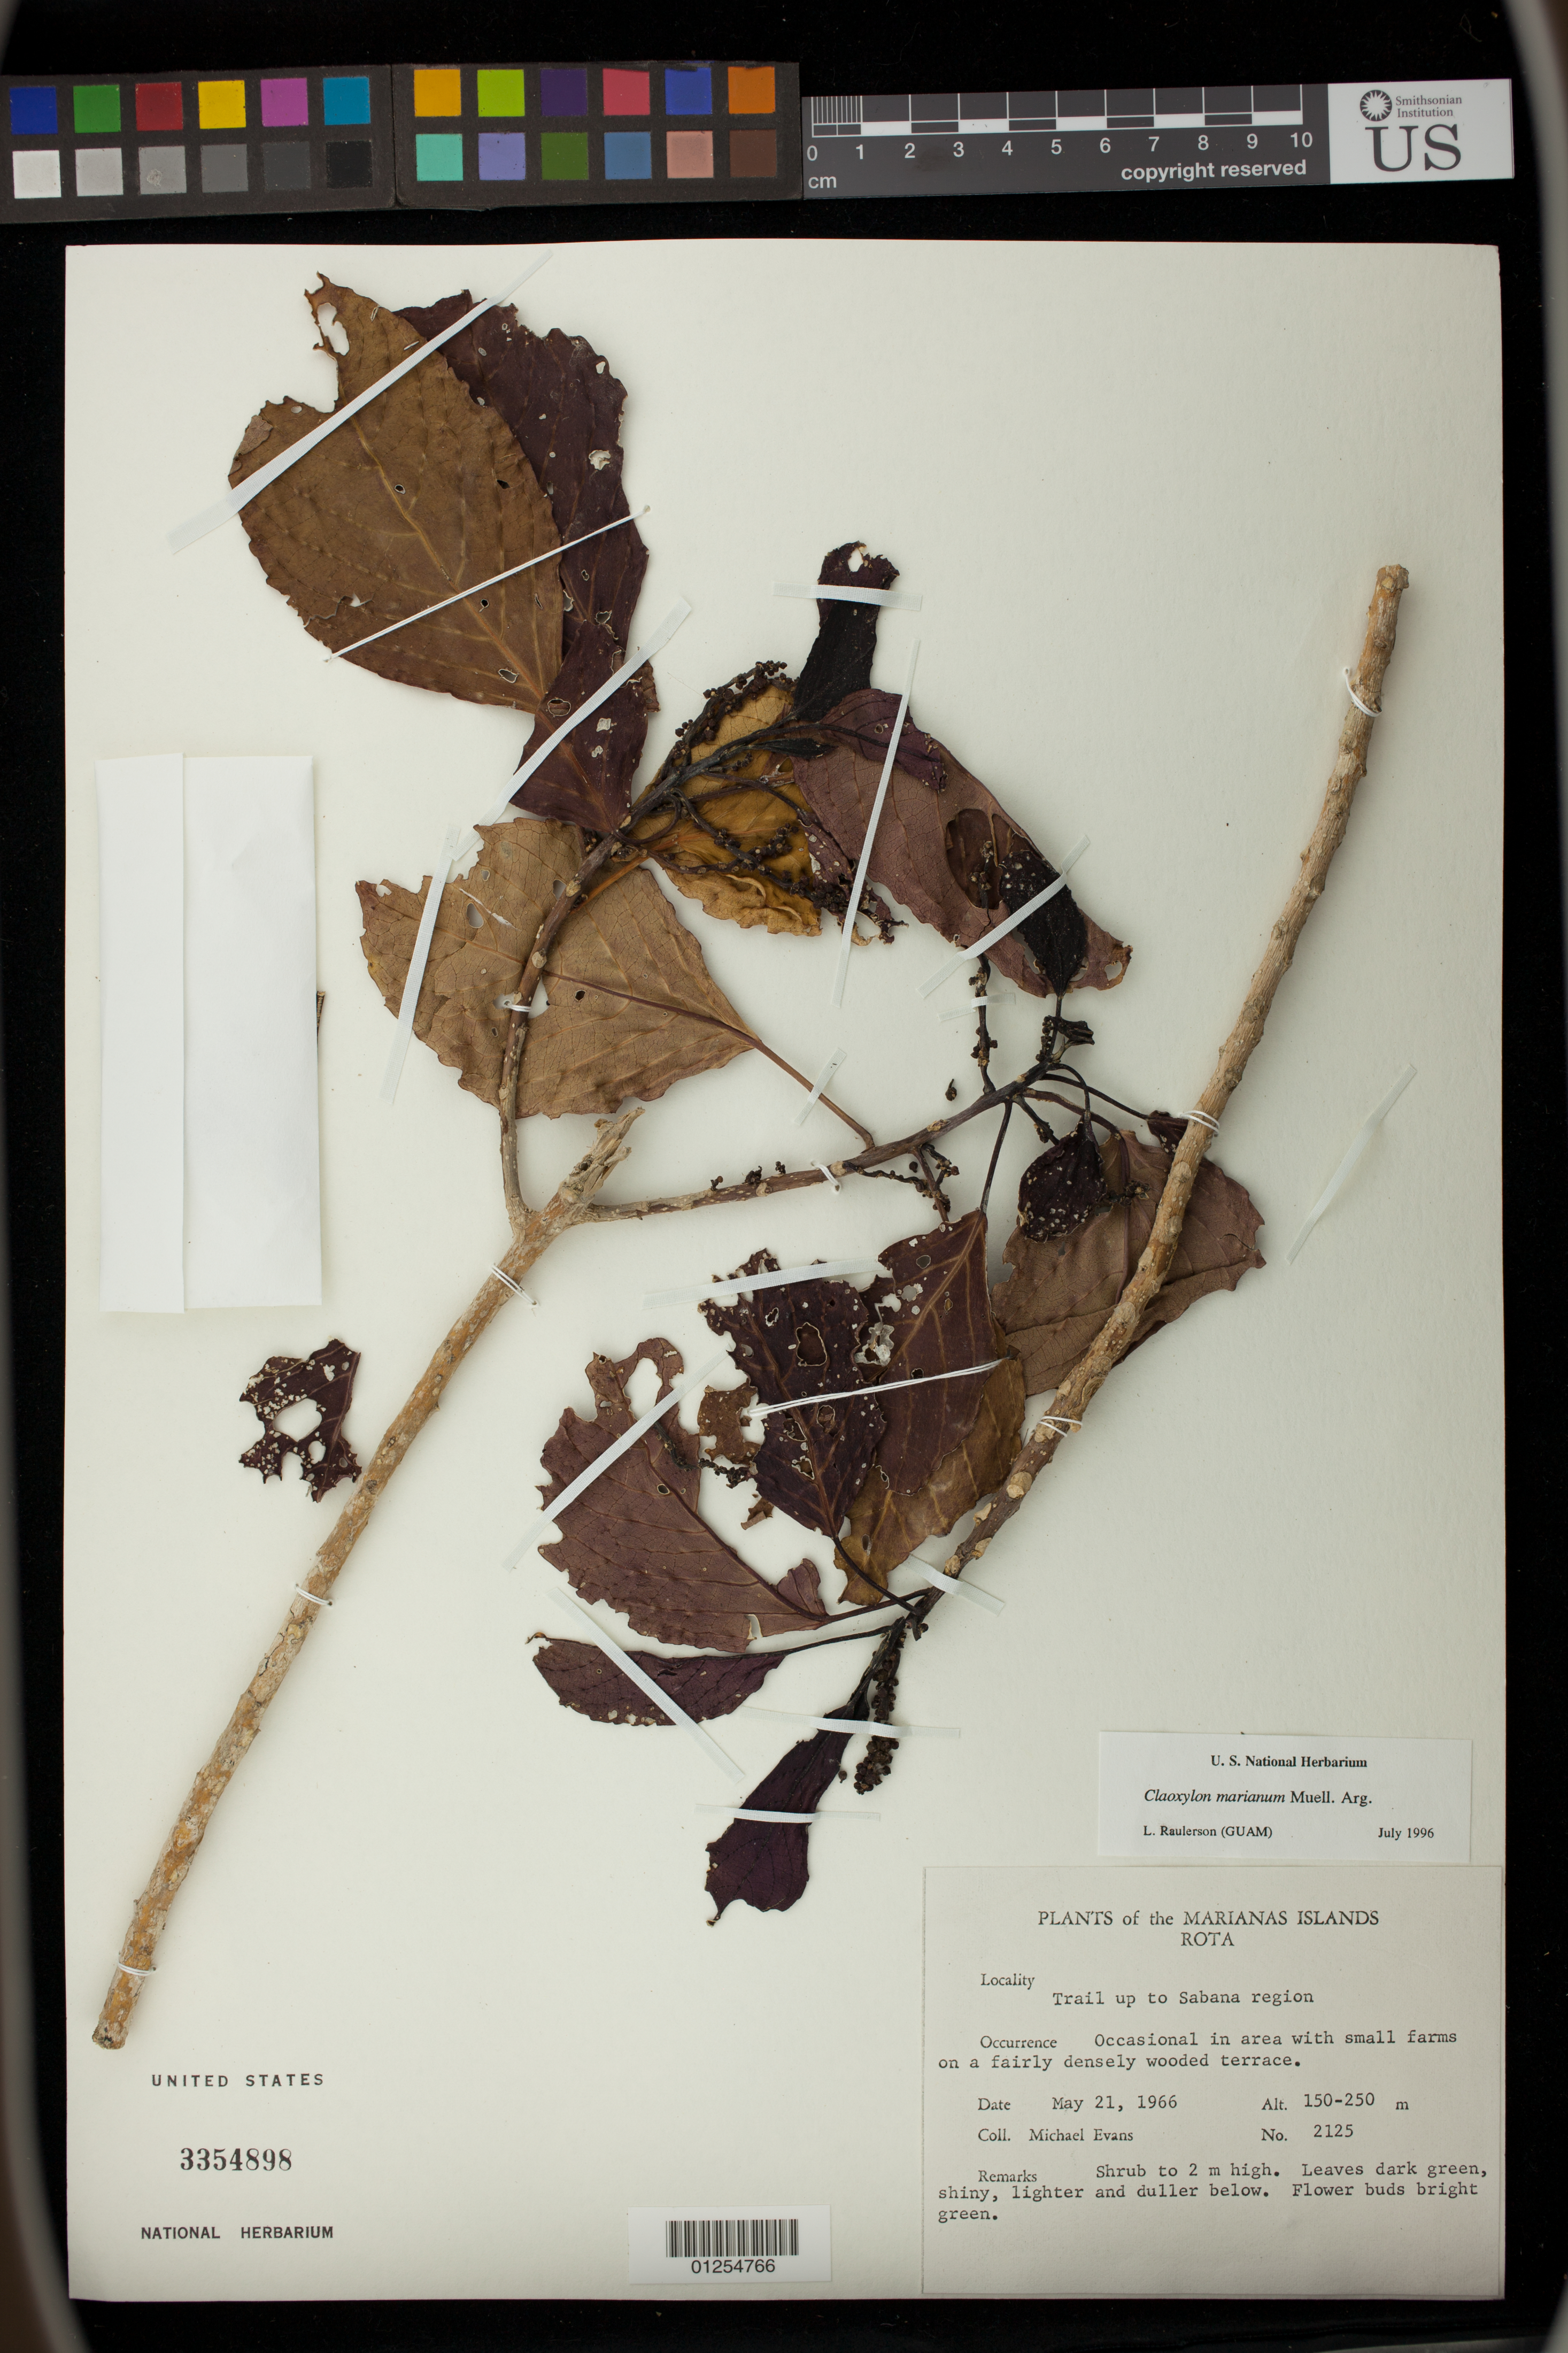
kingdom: Plantae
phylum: Tracheophyta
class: Magnoliopsida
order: Malpighiales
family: Euphorbiaceae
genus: Claoxylon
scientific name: Claoxylon marianum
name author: Müll. Arg.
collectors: M. Evans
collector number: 2125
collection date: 1966-05-21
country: Northern Mariana Islands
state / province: Rota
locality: Trail up to Sabana region.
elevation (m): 150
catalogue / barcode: US 3354898